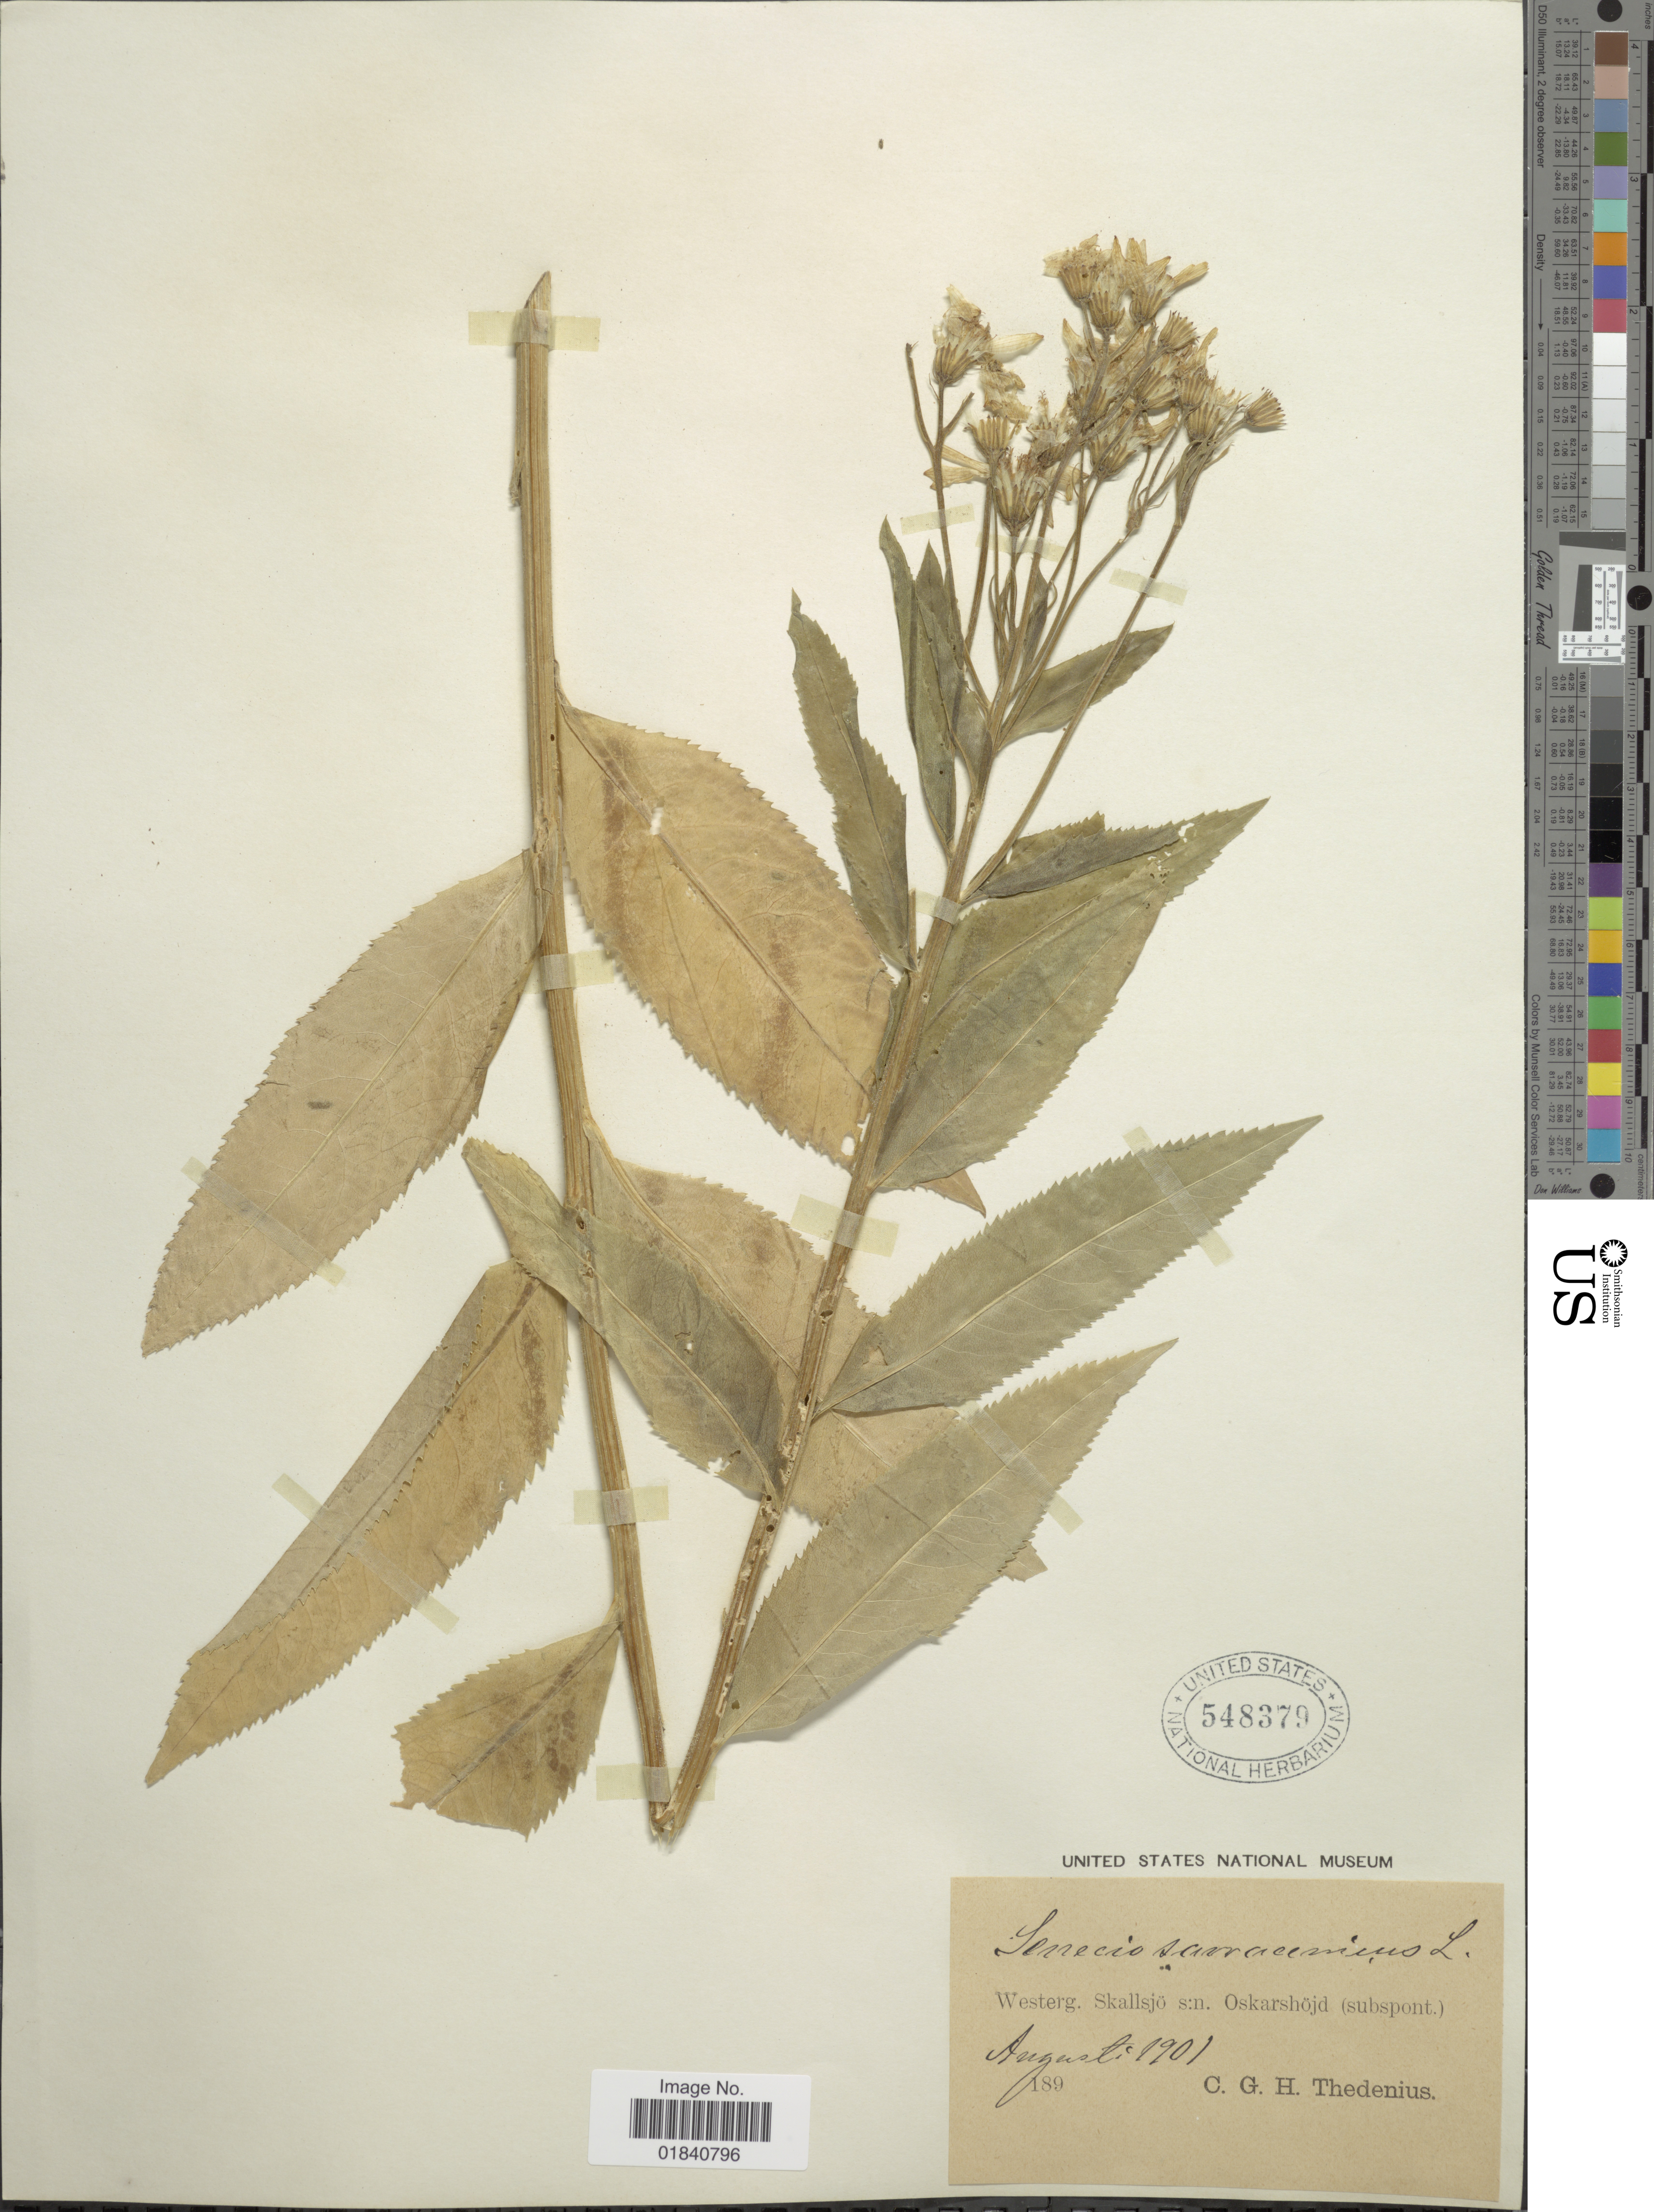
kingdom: Plantae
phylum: Tracheophyta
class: Magnoliopsida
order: Asterales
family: Asteraceae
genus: Senecio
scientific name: Senecio sarracenicus var. sarracenicus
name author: L.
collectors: C. Thedenius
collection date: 1901-08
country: Sweden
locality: Westerg. Skallsjö s:n. Oskarshöjd (subspont.)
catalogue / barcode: US 548379